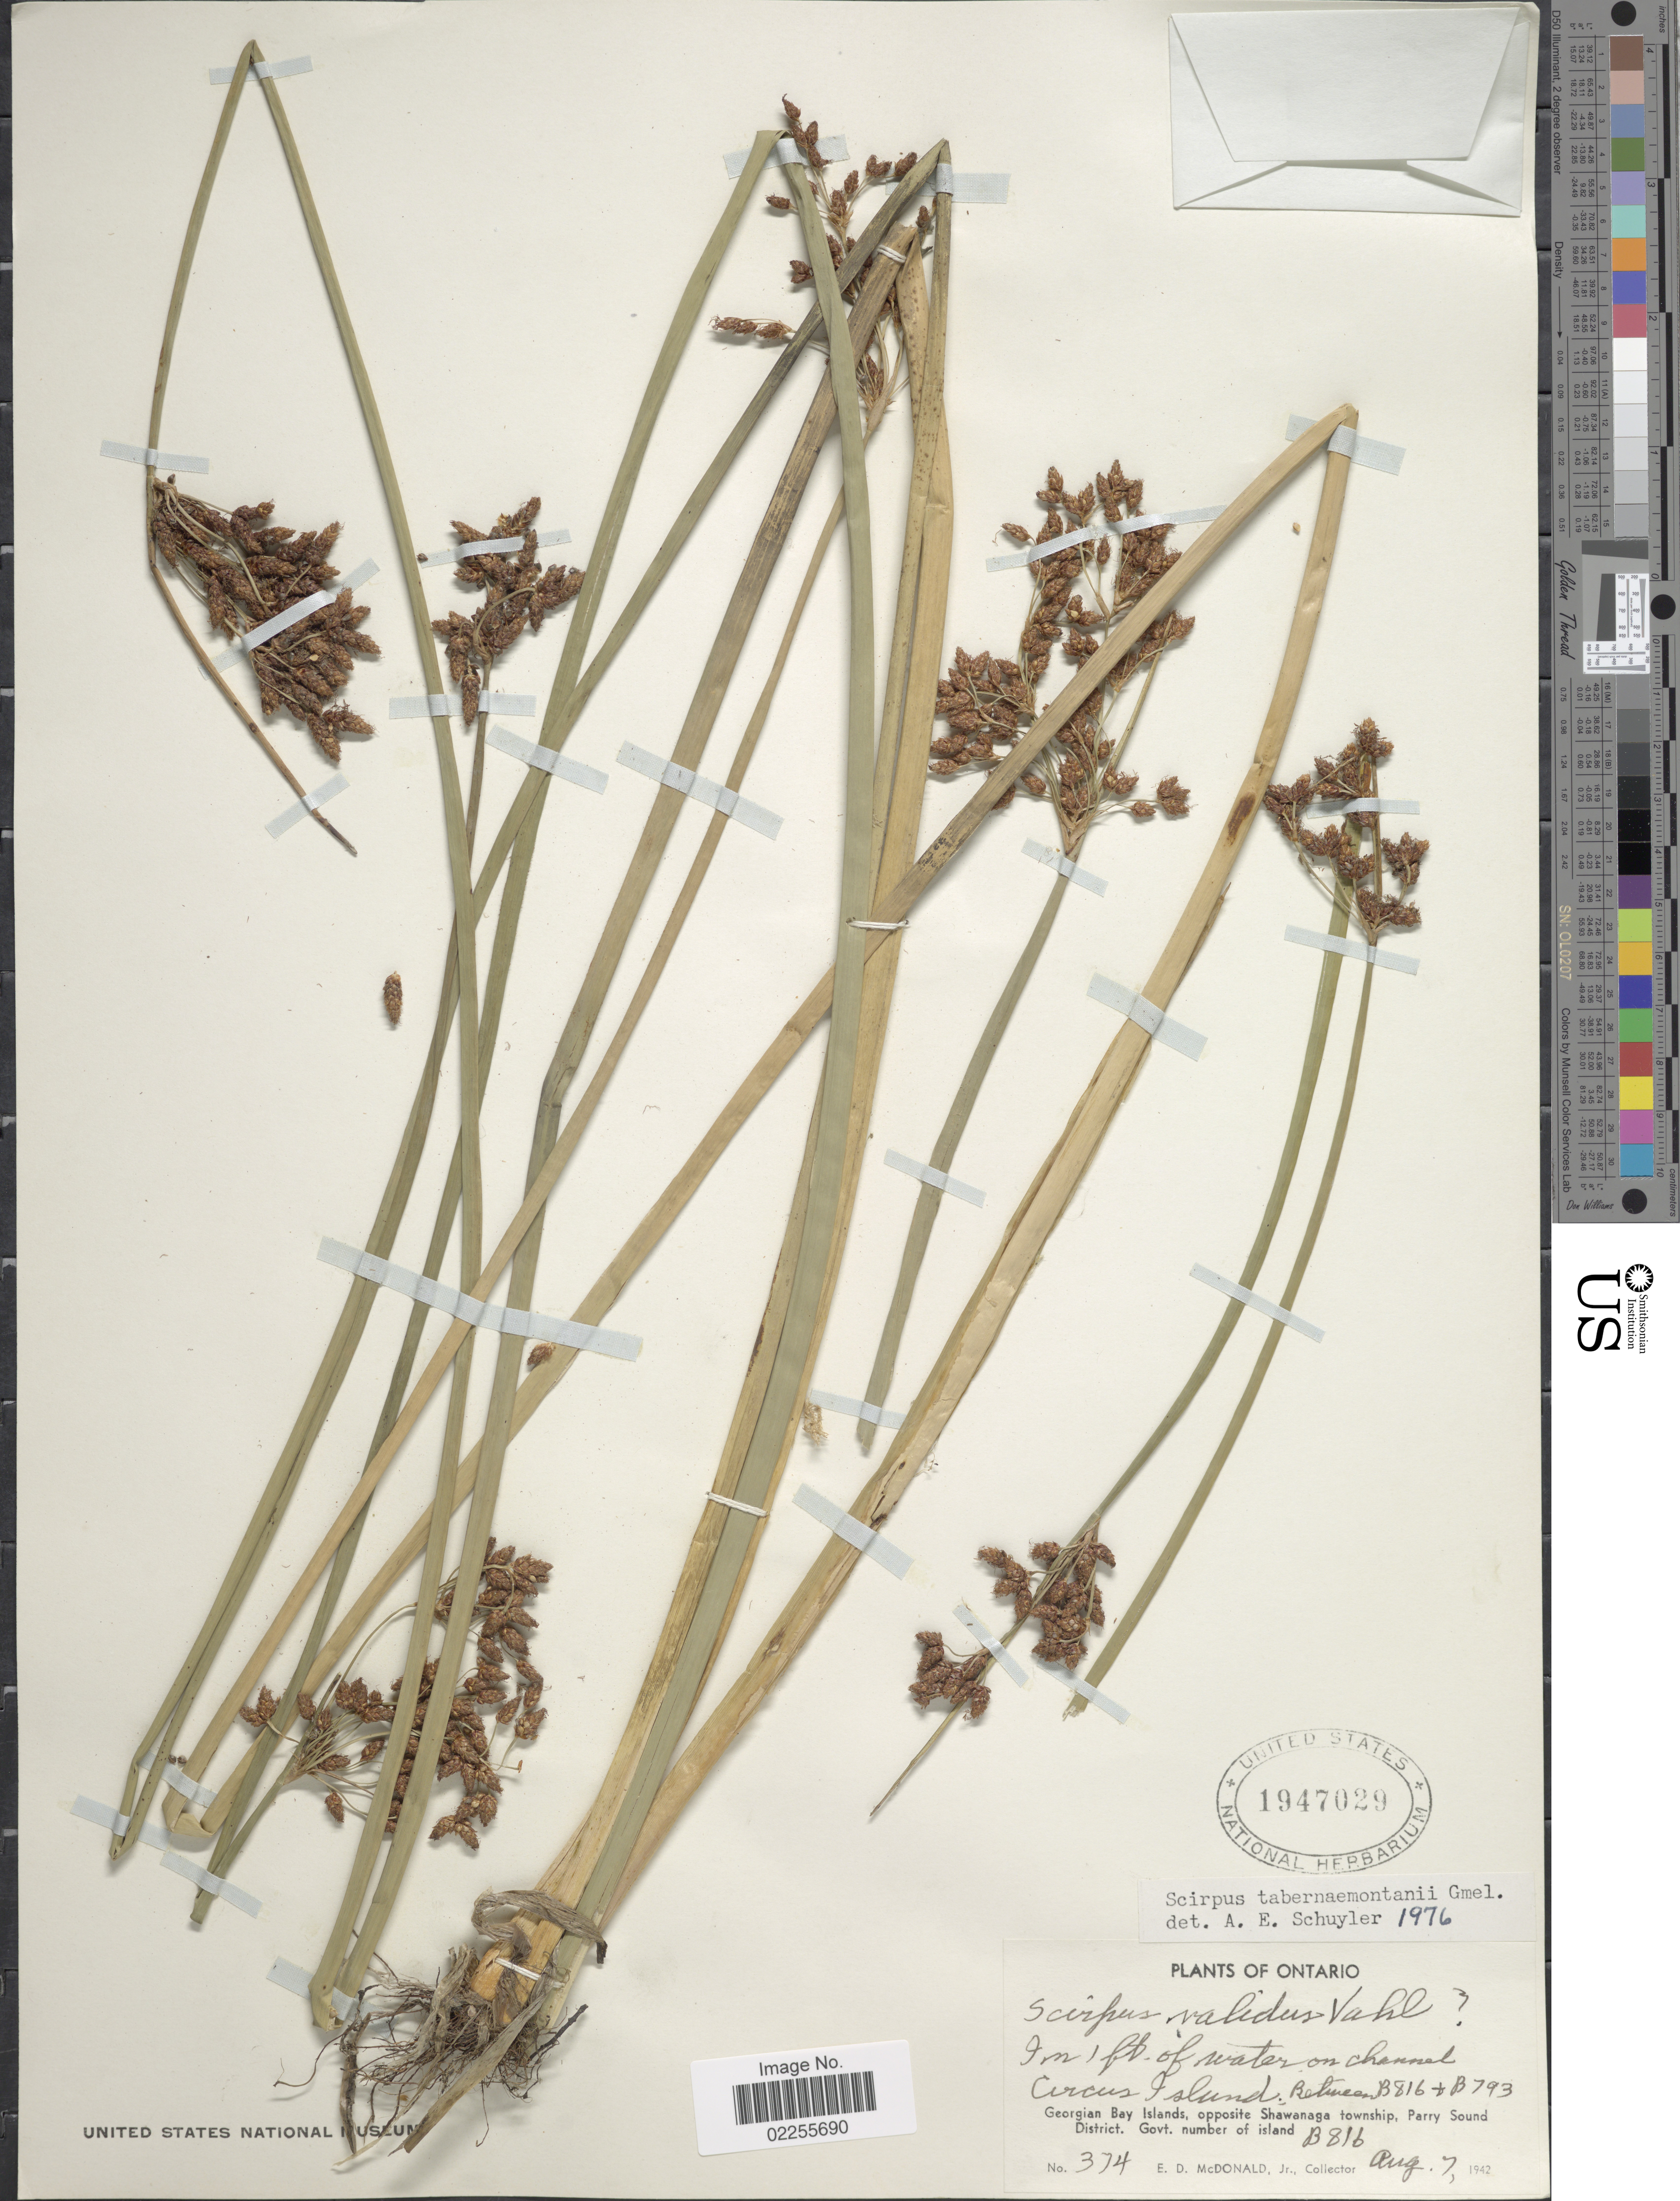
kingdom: Plantae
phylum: Tracheophyta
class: Liliopsida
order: Poales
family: Cyperaceae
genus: Schoenoplectus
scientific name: Schoenoplectus tabernaemontani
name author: (C.C. Gmel.) Palla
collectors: E. D. McDonald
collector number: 374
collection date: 1942-08-07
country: Canada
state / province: Ontario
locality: On channel, Circus Island, between B816 + B793, Georgian Bay Islands, opposite Shawanaga township, Parry Sound District, Govt. number of island, B816.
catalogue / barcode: US 1947029